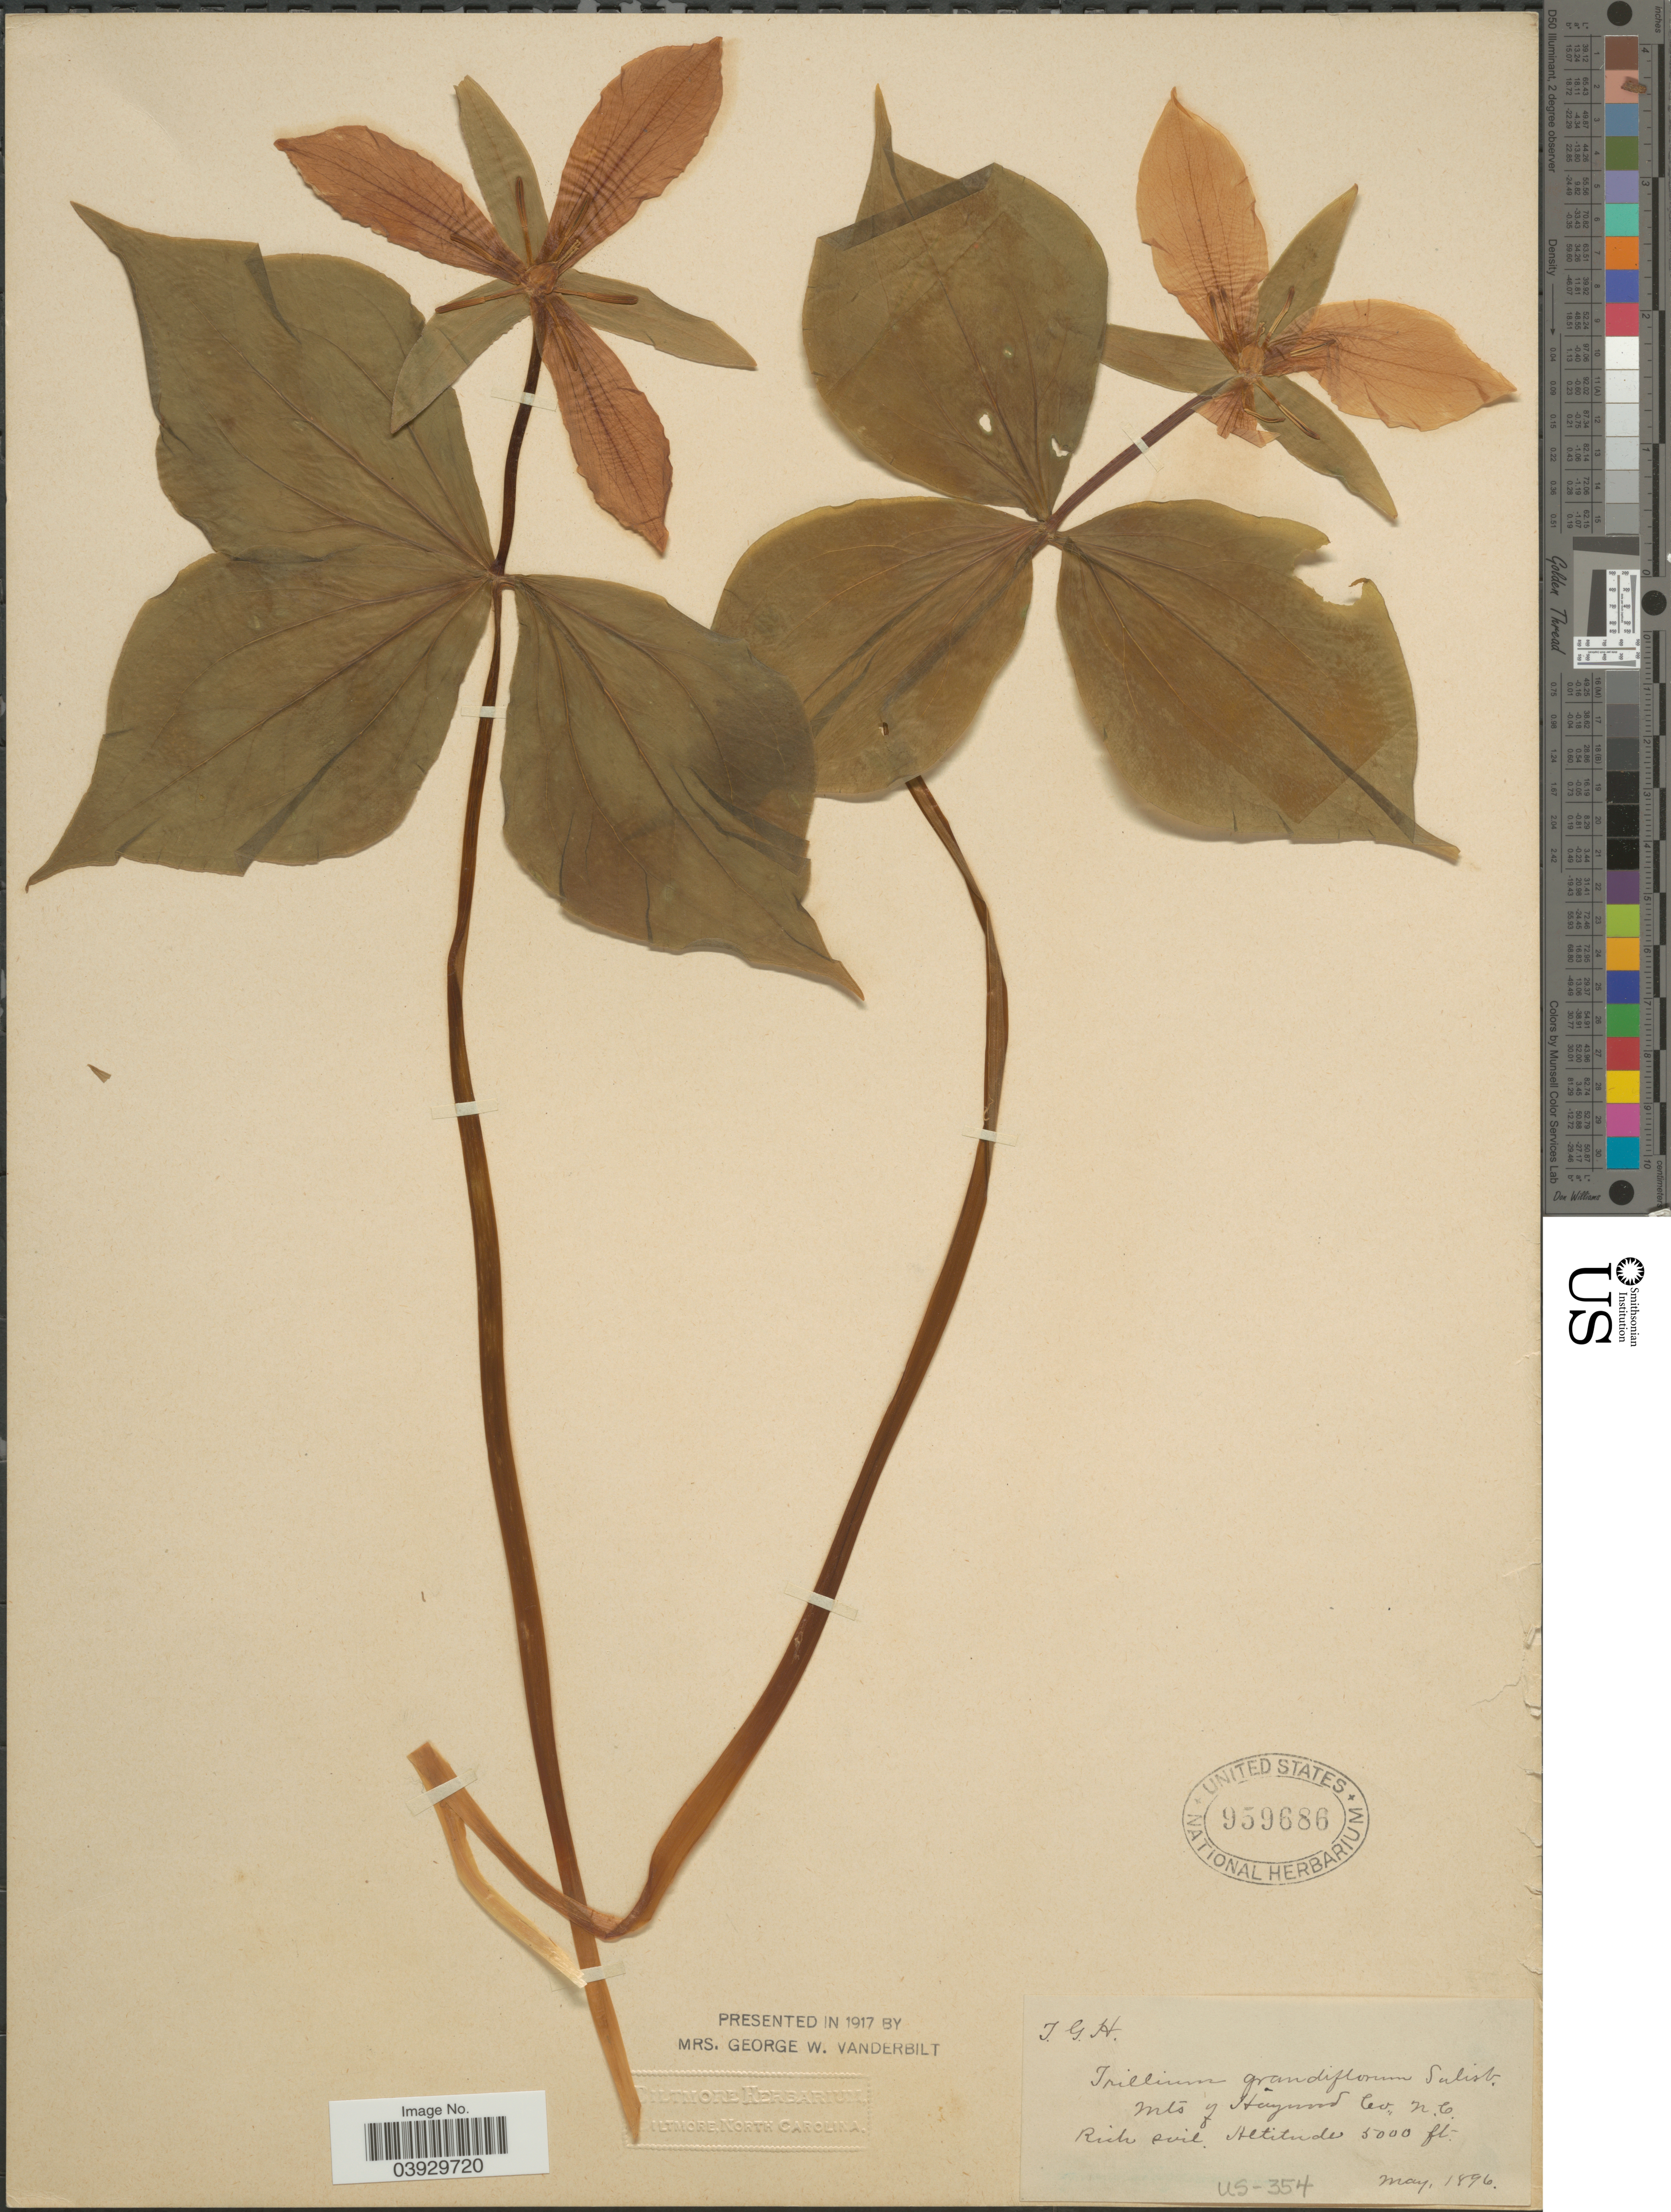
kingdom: Plantae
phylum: Tracheophyta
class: Liliopsida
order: Liliales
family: Melanthiaceae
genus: Trillium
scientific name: Trillium grandiflorum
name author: (Michx.) Salisb.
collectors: T. G. H.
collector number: US-354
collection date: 1896-05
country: United States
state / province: North Carolina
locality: Mts of Haywood Co.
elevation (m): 1524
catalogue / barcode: US 959686